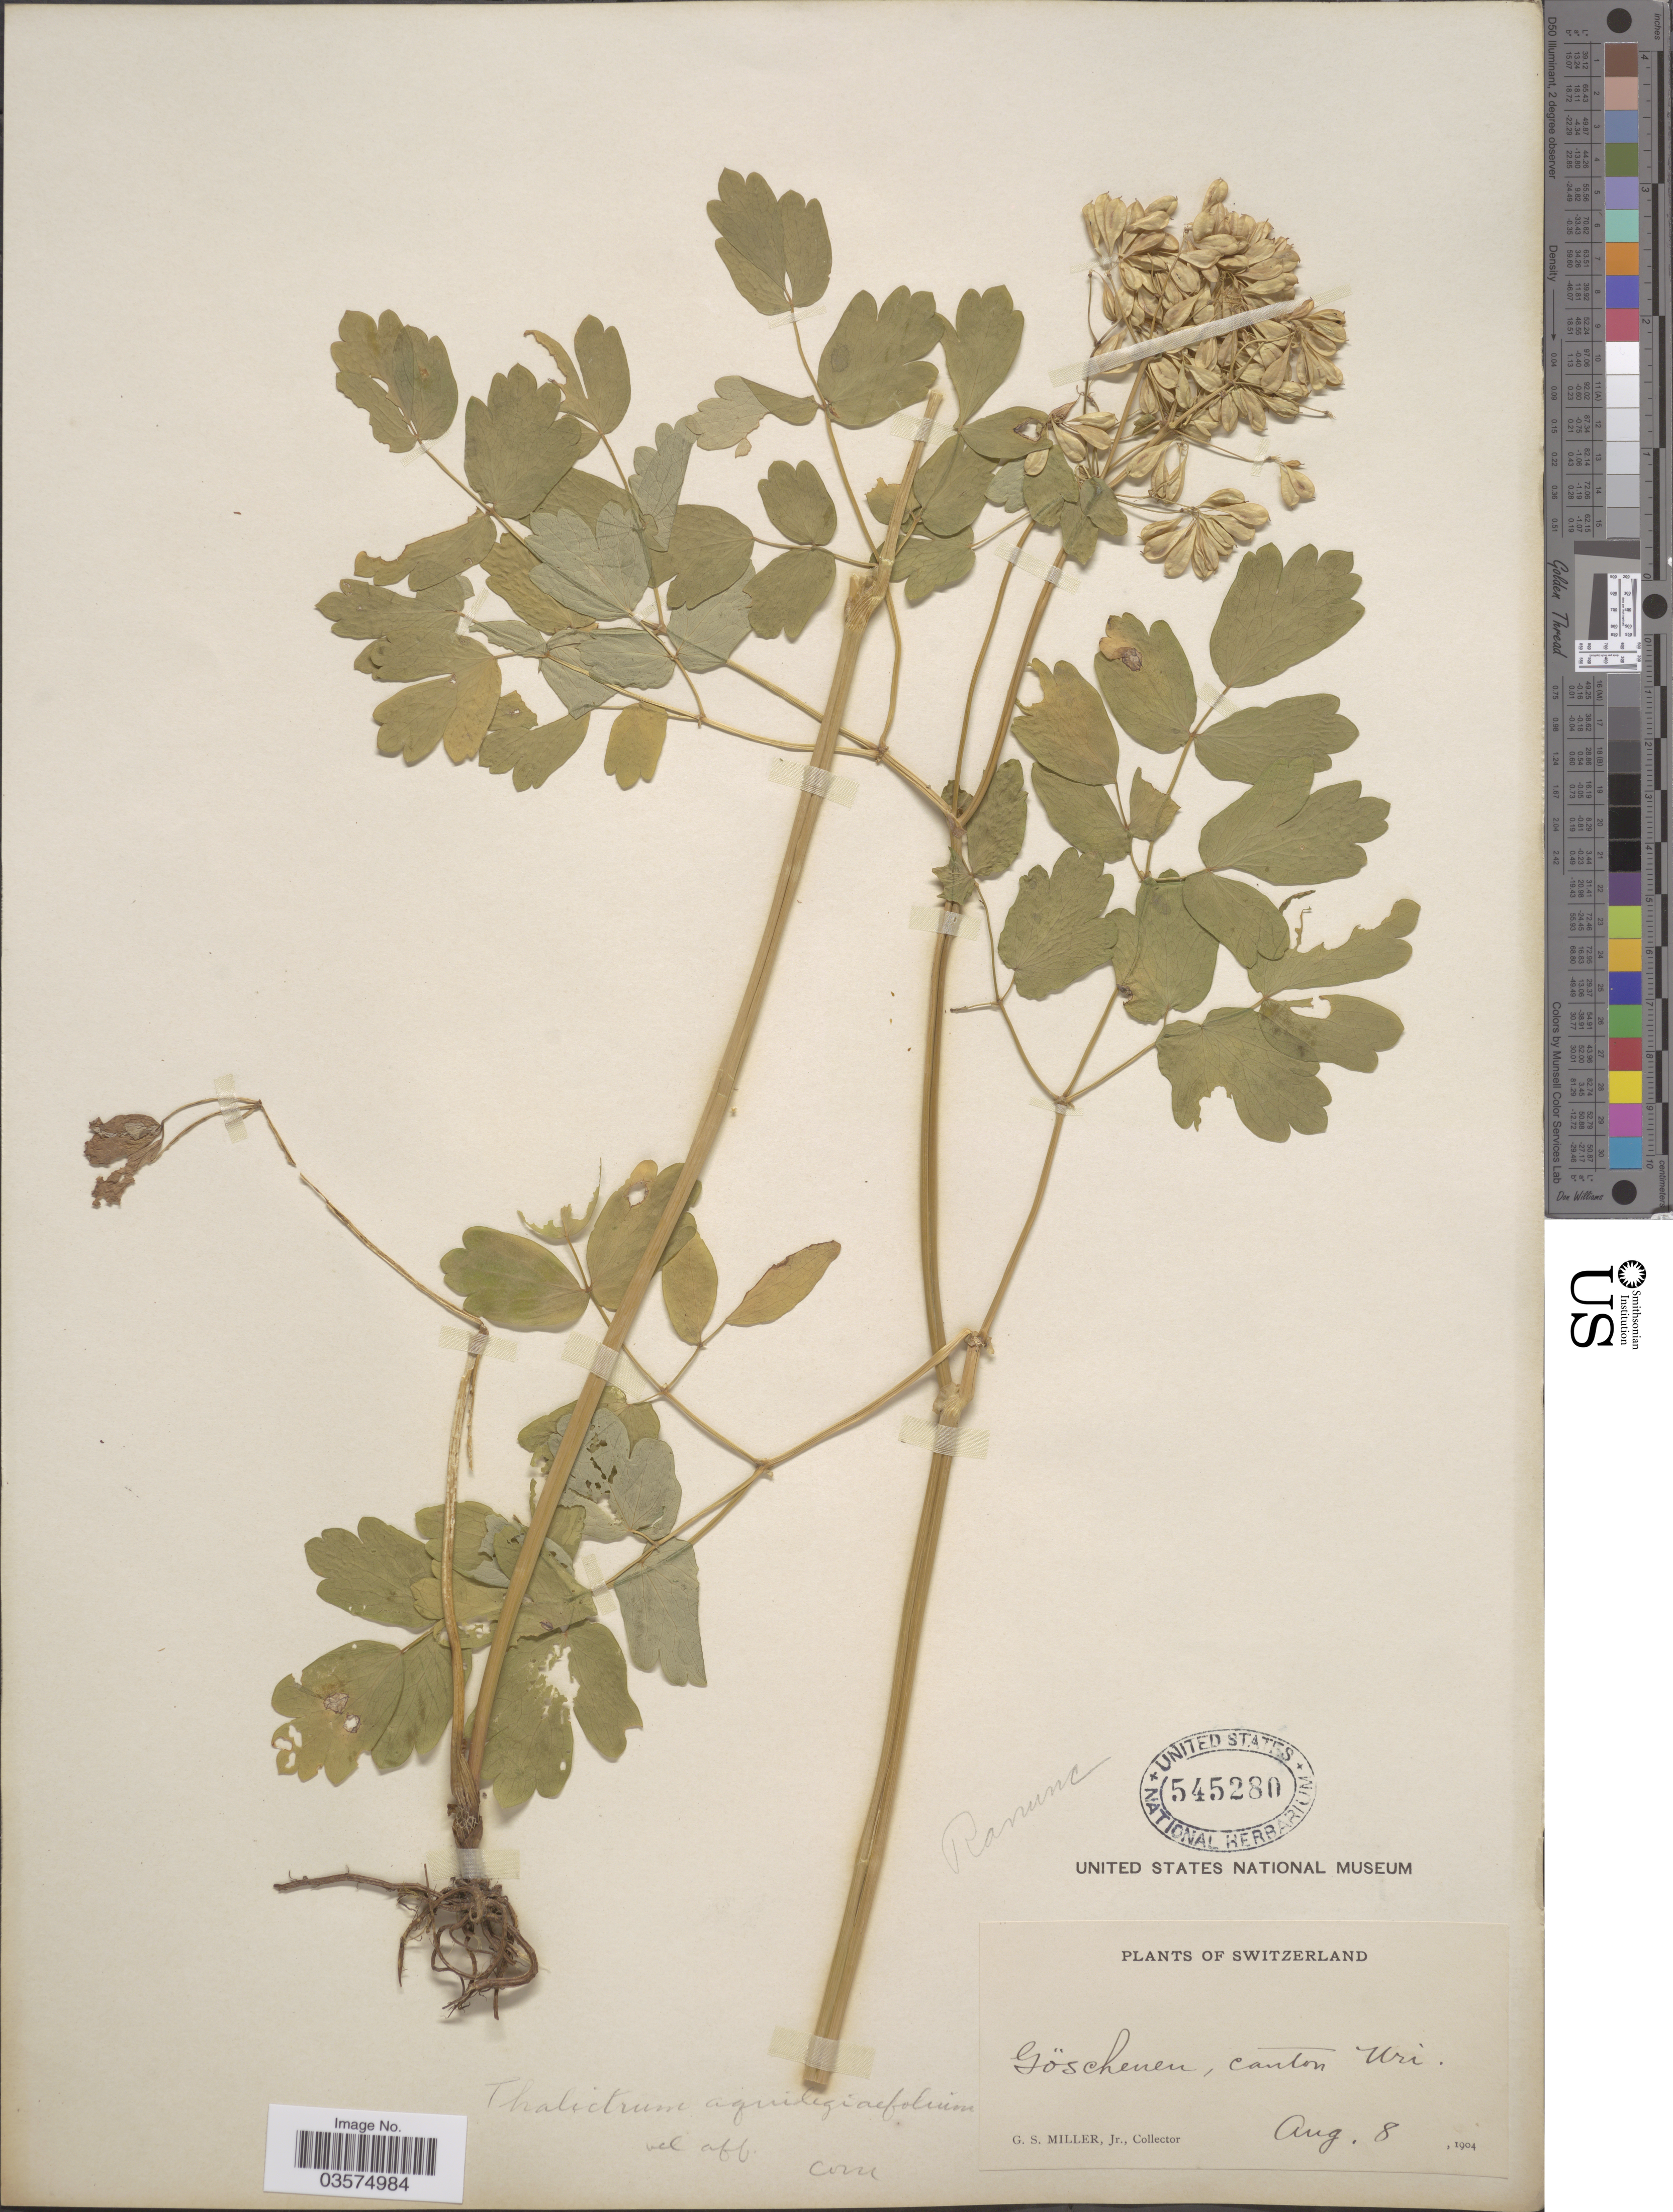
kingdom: Plantae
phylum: Tracheophyta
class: Magnoliopsida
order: Ranunculales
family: Ranunculaceae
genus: Thalictrum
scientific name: Thalictrum aquilegifolium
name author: L.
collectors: G. S. Miller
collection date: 1904-08-08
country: Switzerland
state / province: Uri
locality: Göschenen, canton Uri.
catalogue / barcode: US 545280